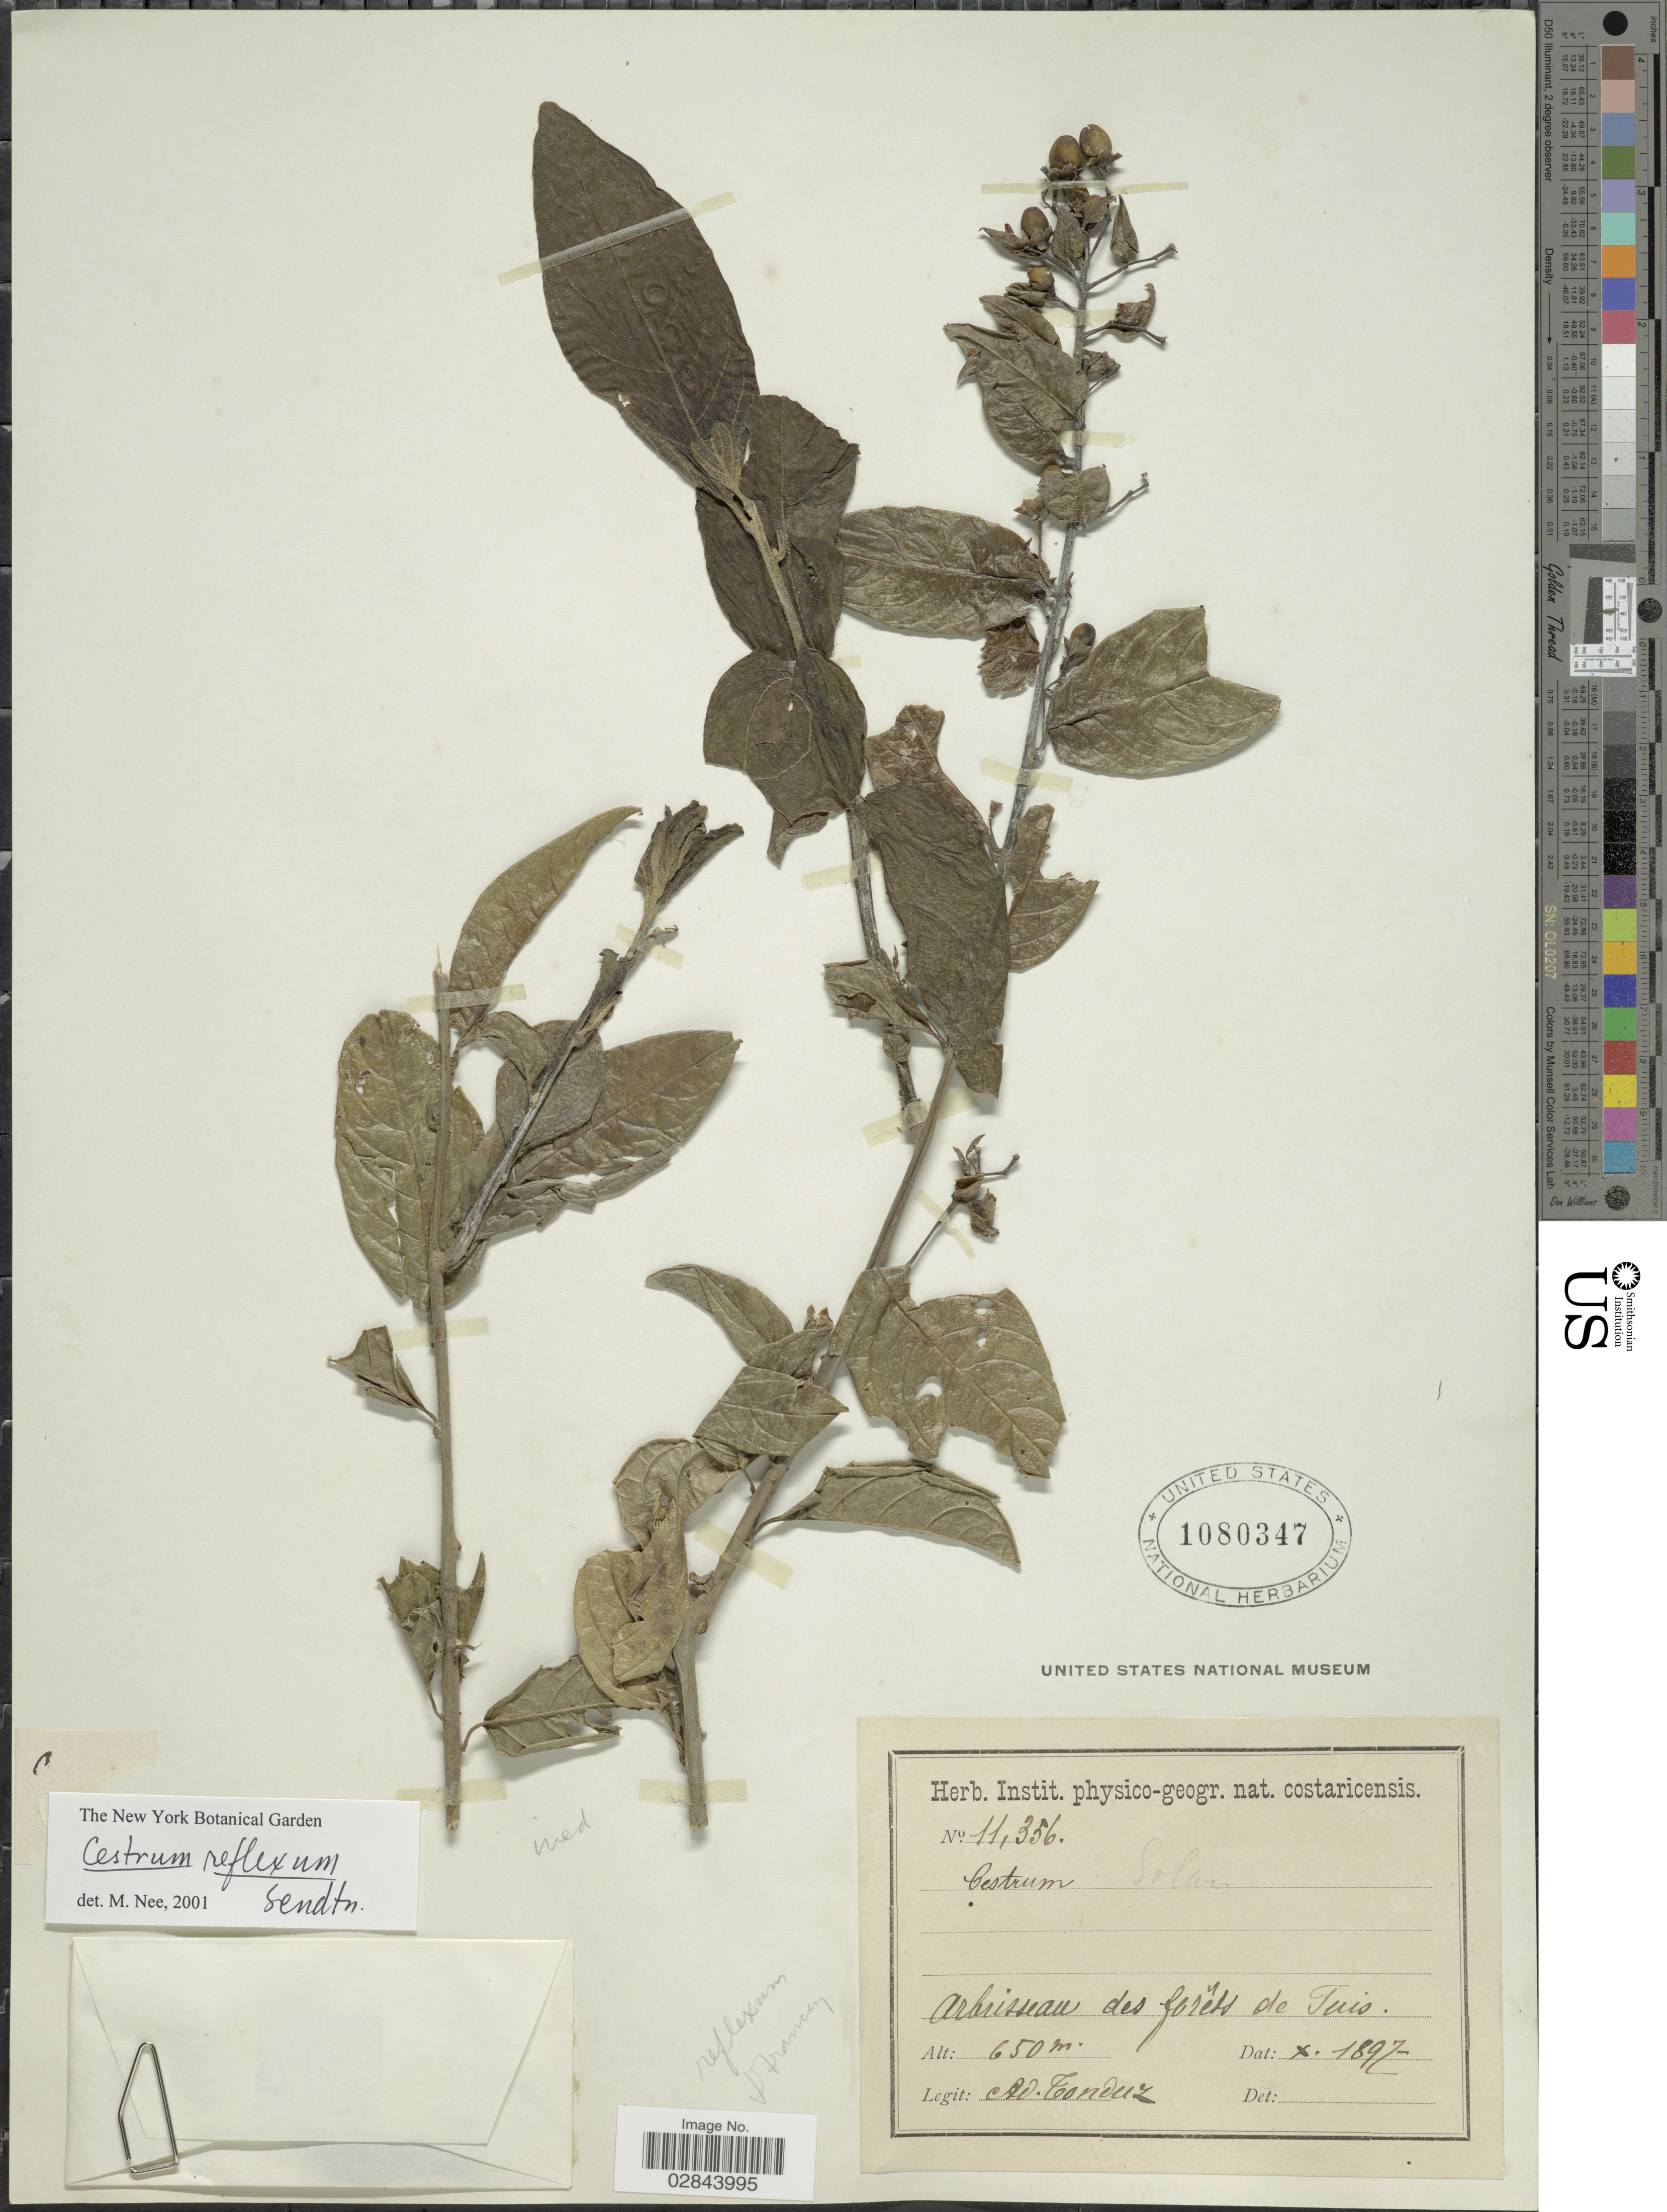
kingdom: Plantae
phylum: Tracheophyta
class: Magnoliopsida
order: Solanales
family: Solanaceae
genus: Cestrum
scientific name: Cestrum reflexum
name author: Sendtn.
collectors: A. Tonduz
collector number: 11356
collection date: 1897-10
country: Costa Rica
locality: Arbrisseau des forêts de Tuis.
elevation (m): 650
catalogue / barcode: US 1080347